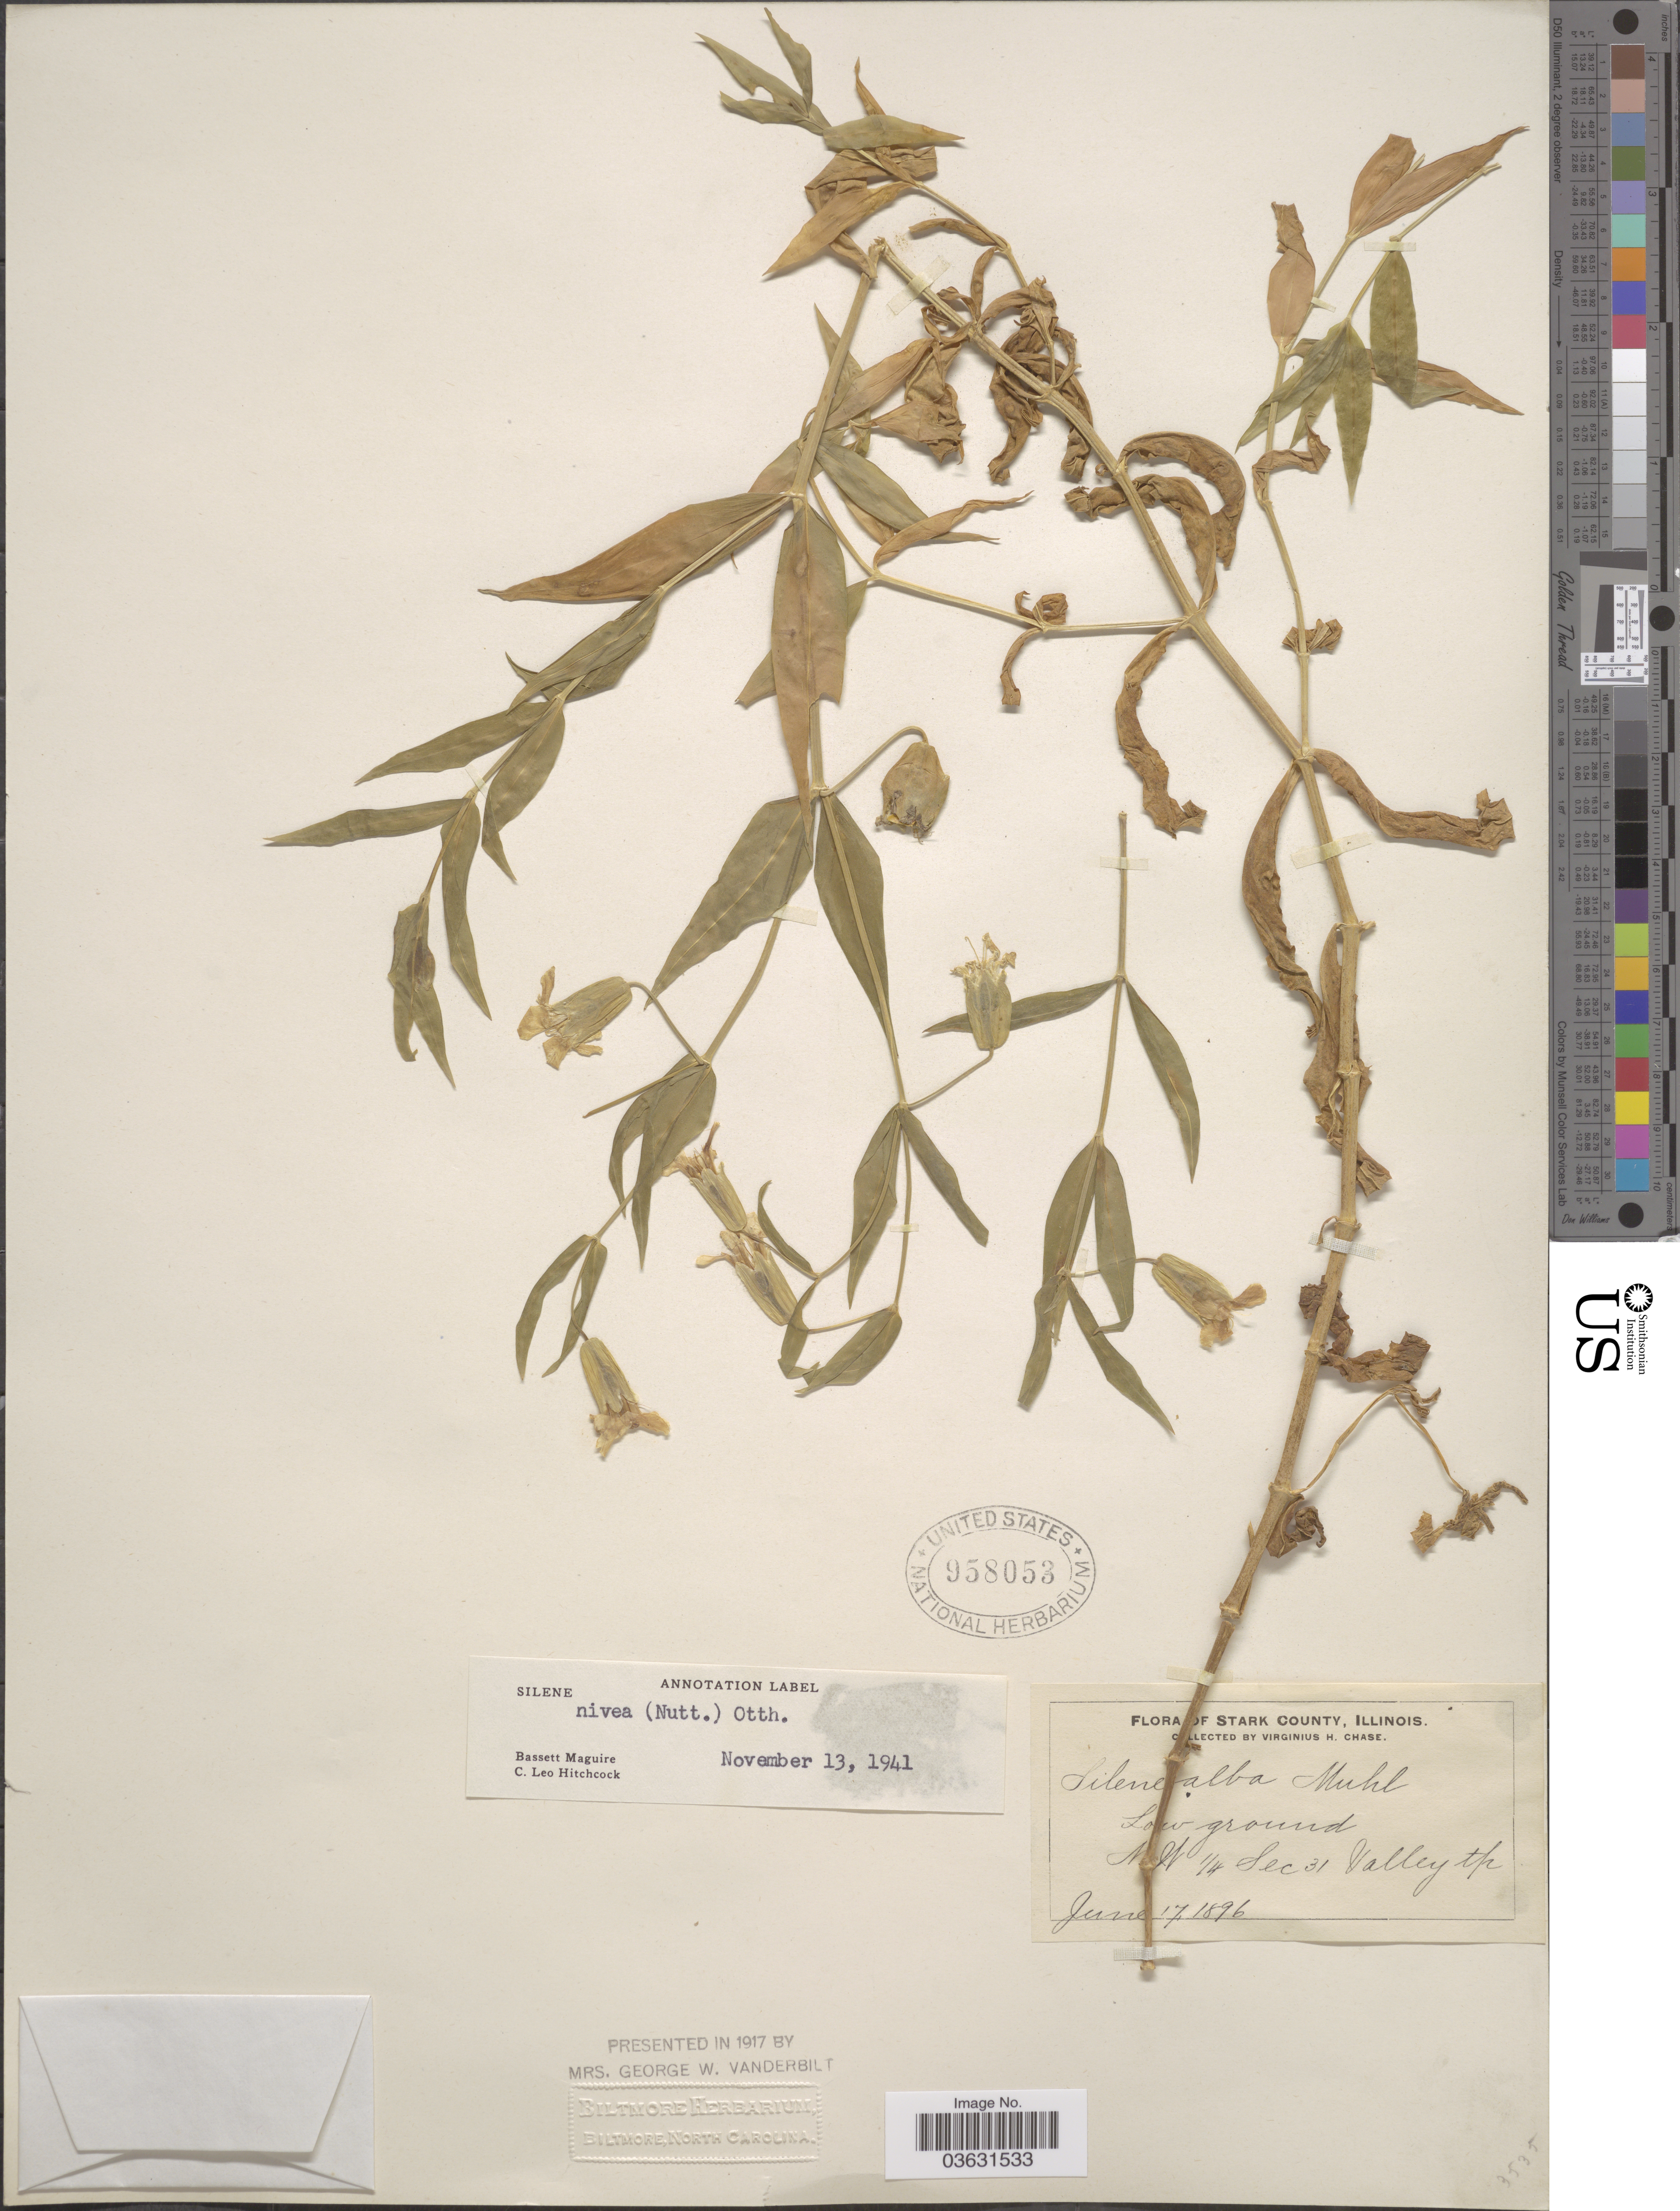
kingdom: Plantae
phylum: Tracheophyta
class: Magnoliopsida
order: Caryophyllales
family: Caryophyllaceae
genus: Silene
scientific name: Silene nivea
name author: (Nutt.) Muhl. ex DC.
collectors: V. H. Chase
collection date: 1896-06-17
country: United States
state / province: Illinois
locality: Stark County. N.W. ¼ Sec 31 Valley tp.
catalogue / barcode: US 958053